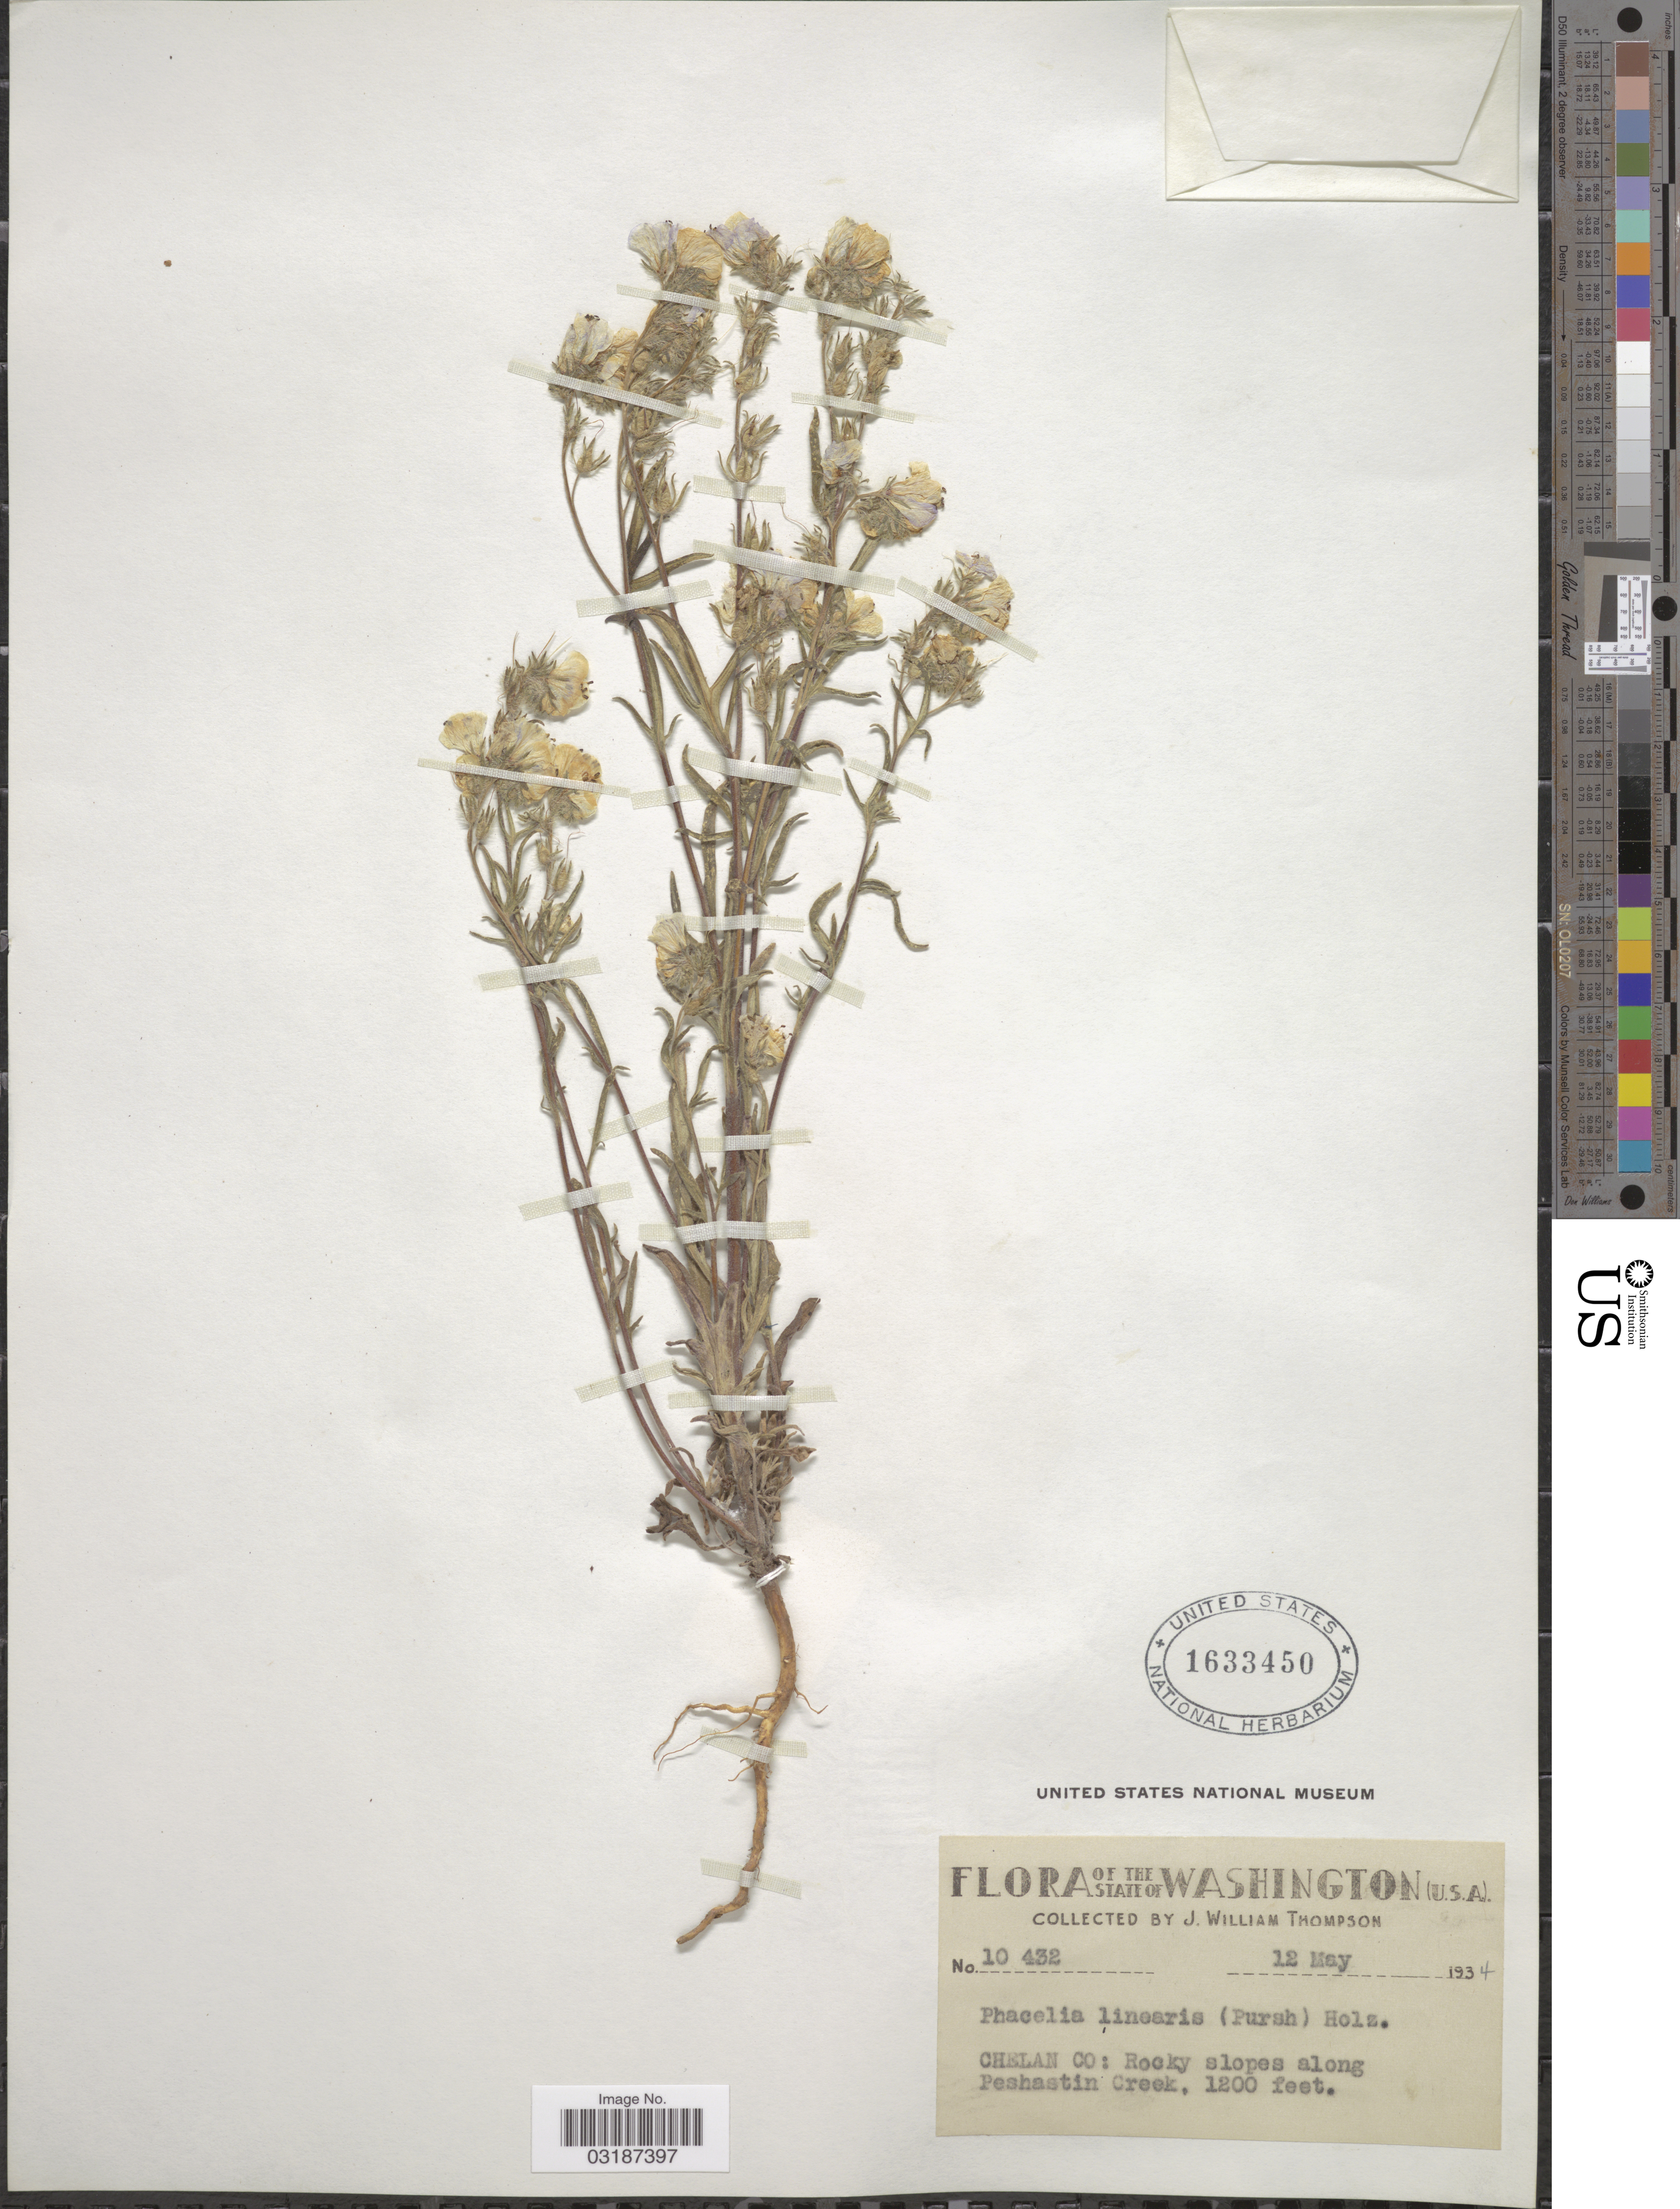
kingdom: Plantae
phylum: Tracheophyta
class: Magnoliopsida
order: Boraginales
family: Hydrophyllaceae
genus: Phacelia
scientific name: Phacelia linearis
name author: (Pursh) Holz.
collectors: J. W. Thompson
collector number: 10432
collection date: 1934-05-12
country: United States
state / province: Washington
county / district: Chelan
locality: Chelan Co: Rocky slopes along Peshastin Creek.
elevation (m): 366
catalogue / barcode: US 1633450